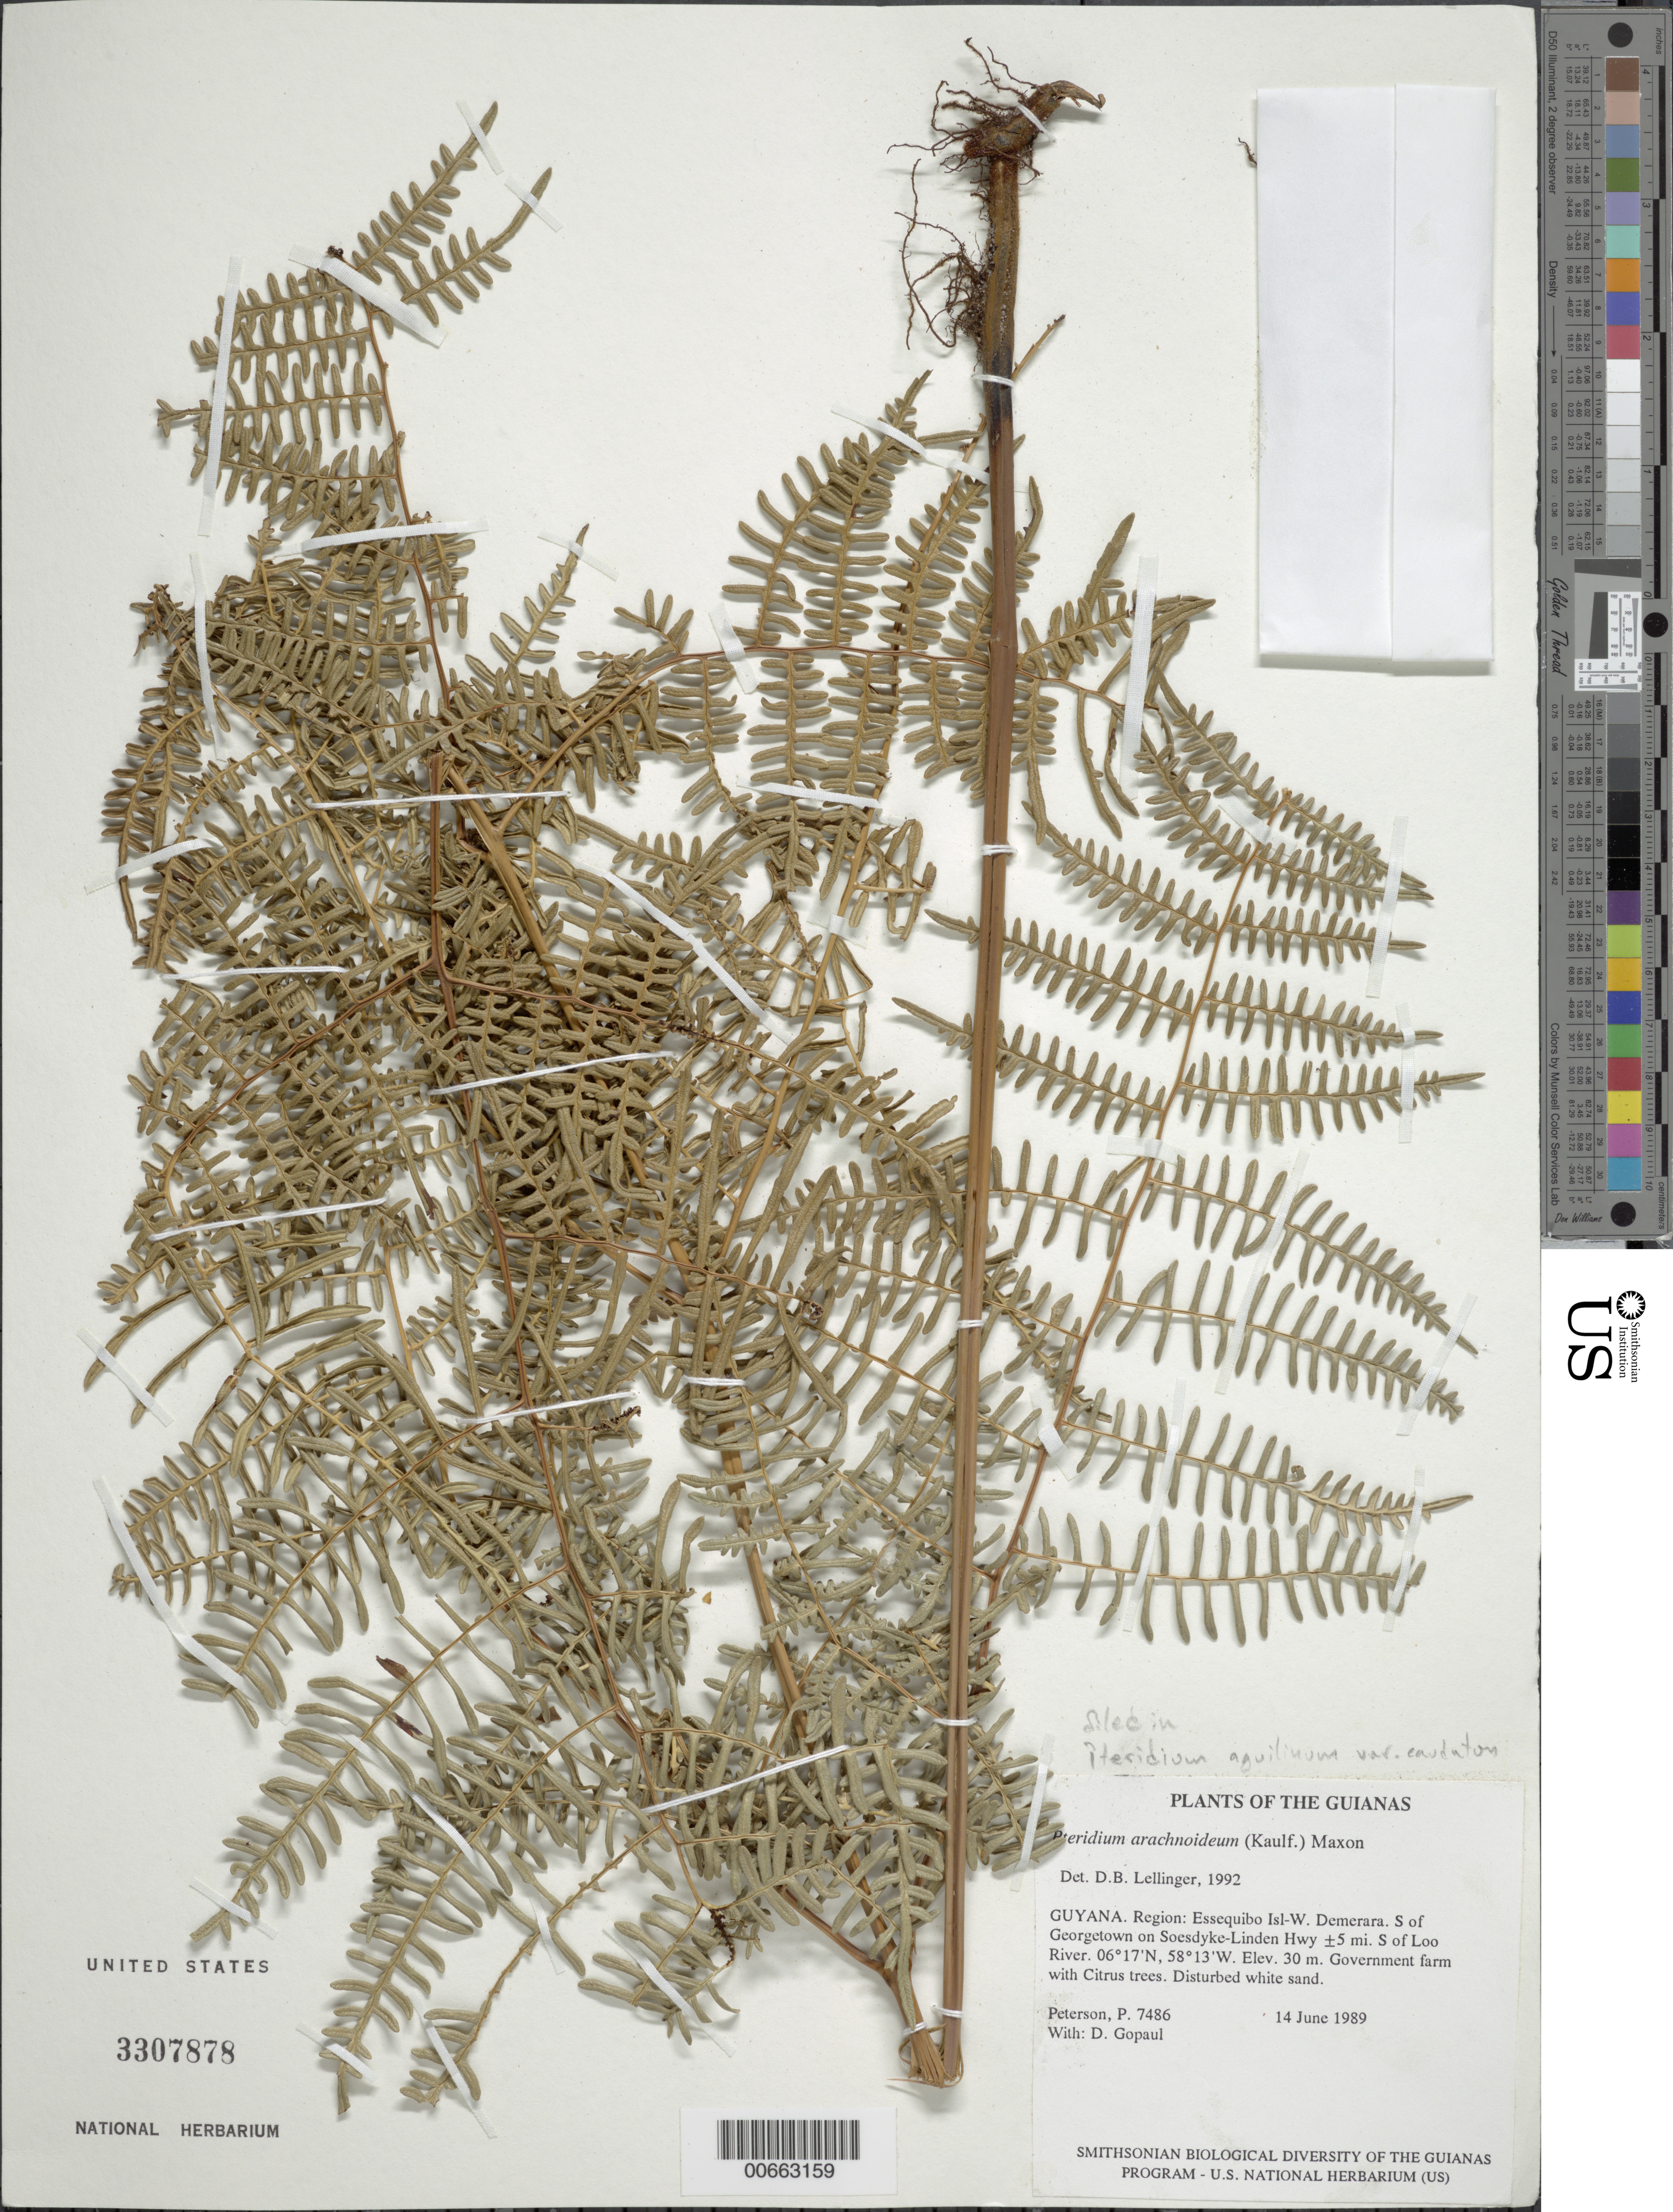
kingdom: Plantae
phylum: Tracheophyta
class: Polypodiopsida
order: Polypodiales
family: Dennstaedtiaceae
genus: Pteridium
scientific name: Pteridium caudatum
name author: (L.) Maxon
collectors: P. M. Peterson & D. Gopaul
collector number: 7486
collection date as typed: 14 June 1989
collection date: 1989-06-14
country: Guyana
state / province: Essequibo Isl-W. Demerara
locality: S of Georgetown on Soesdyke-Linden Hwy ±5 mi. S of Loo River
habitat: Government farm with Citrus trees. Disturbed white sand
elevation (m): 30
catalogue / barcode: US 3307878